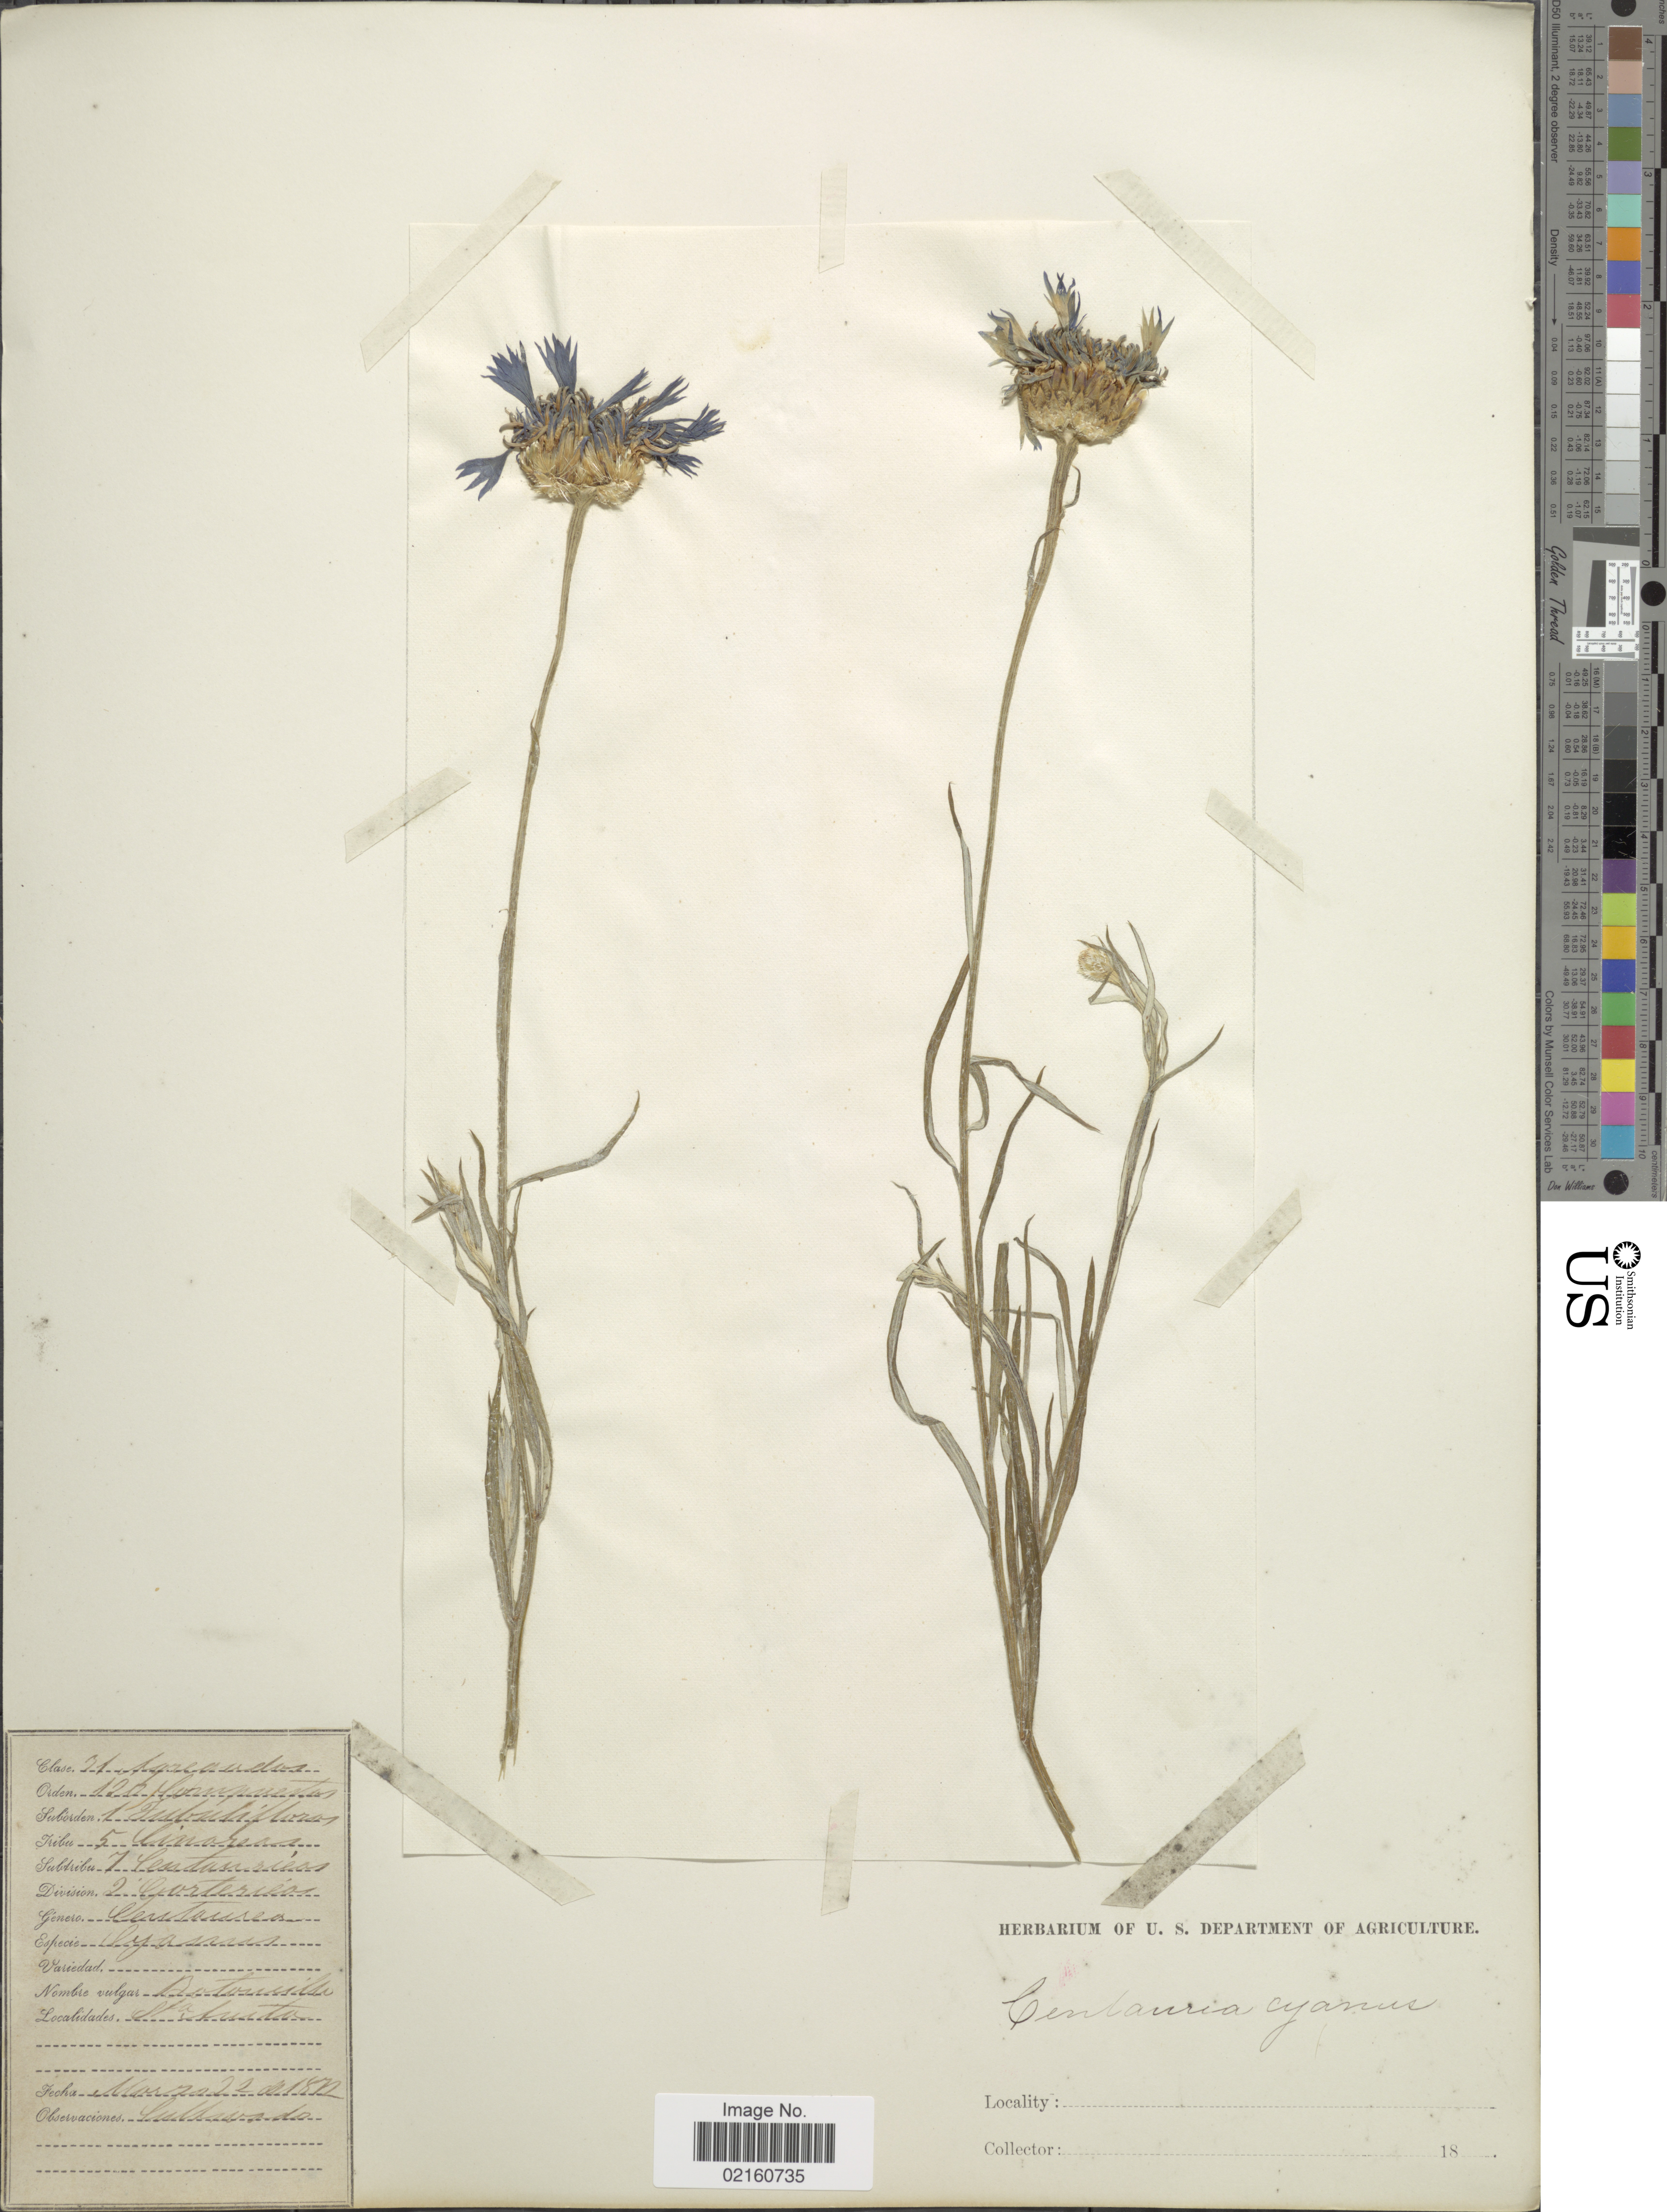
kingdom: Plantae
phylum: Tracheophyta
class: Magnoliopsida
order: Asterales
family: Asteraceae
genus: Centaurea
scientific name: Centaurea cyanus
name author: L.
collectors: Facchini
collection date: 1872-03-22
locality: Sta. Nuita [interpreted]